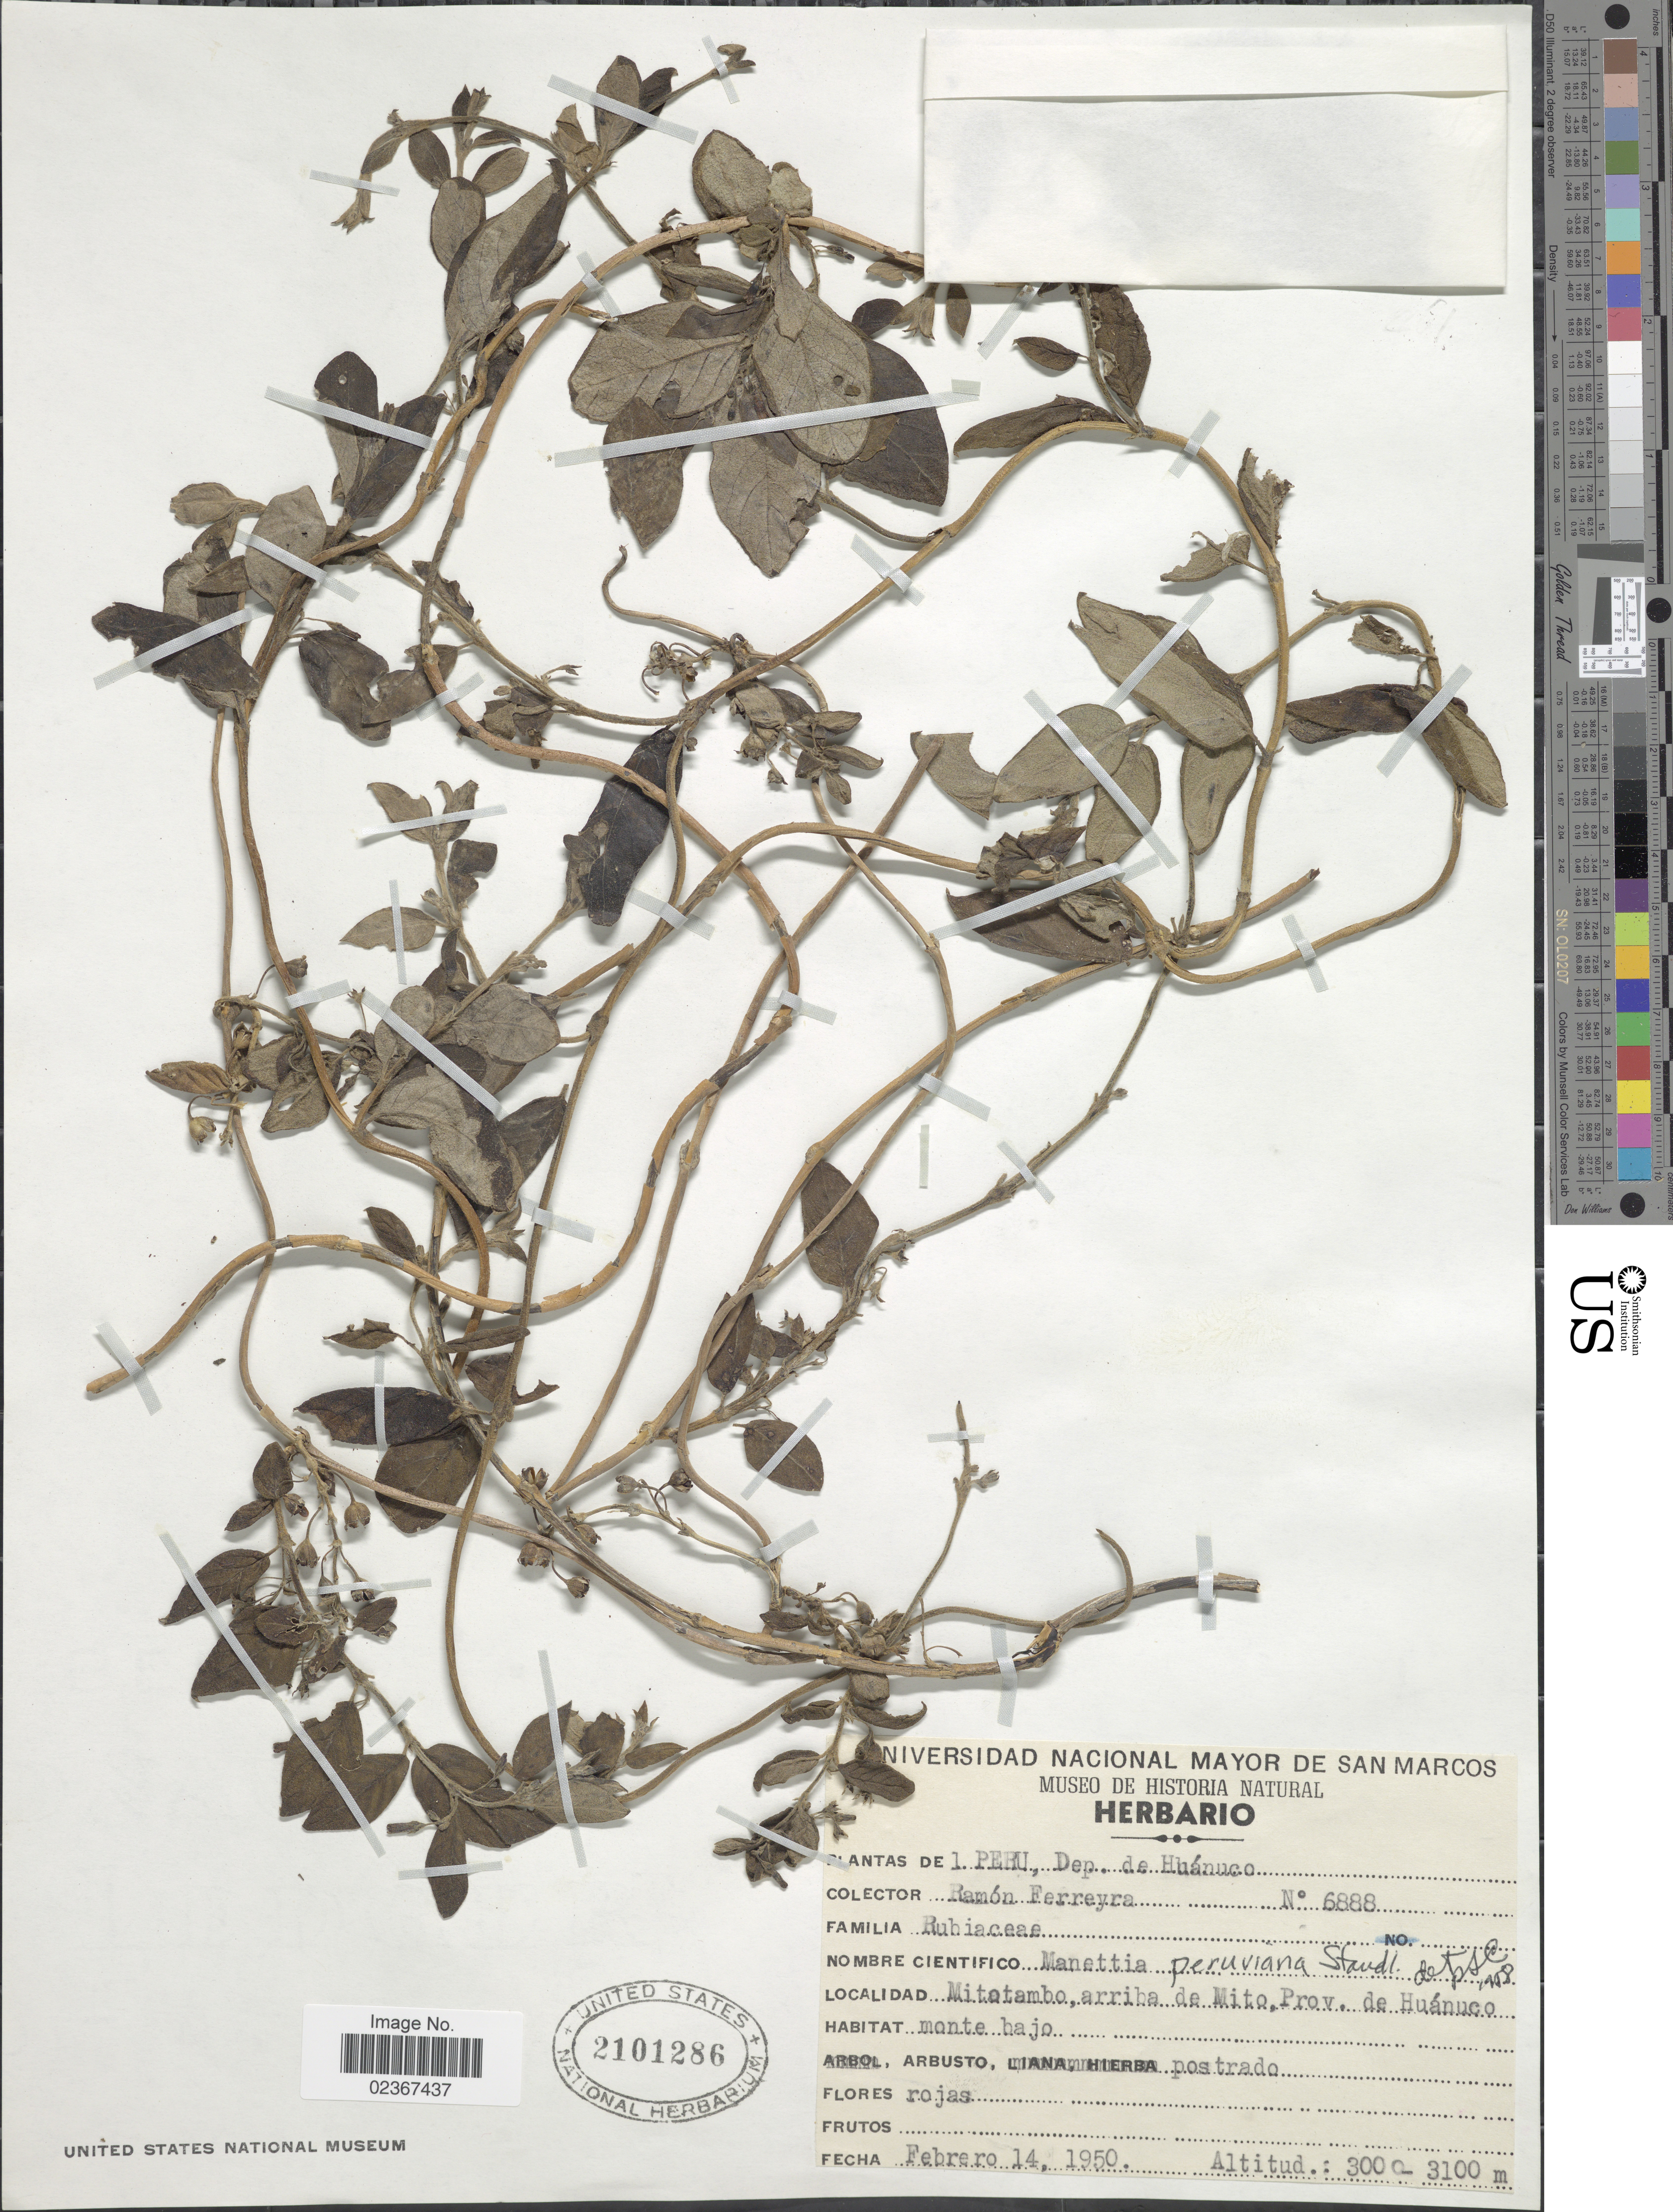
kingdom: Plantae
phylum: Tracheophyta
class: Magnoliopsida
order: Gentianales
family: Rubiaceae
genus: Manettia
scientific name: Manettia peruviana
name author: Standl.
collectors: R. A. Ferreyra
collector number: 6888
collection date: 1950-02-14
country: Peru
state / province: Huánuco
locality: Mitotambo arriba de Mito Prov. de Huanuco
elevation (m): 3000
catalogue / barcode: US 2101286